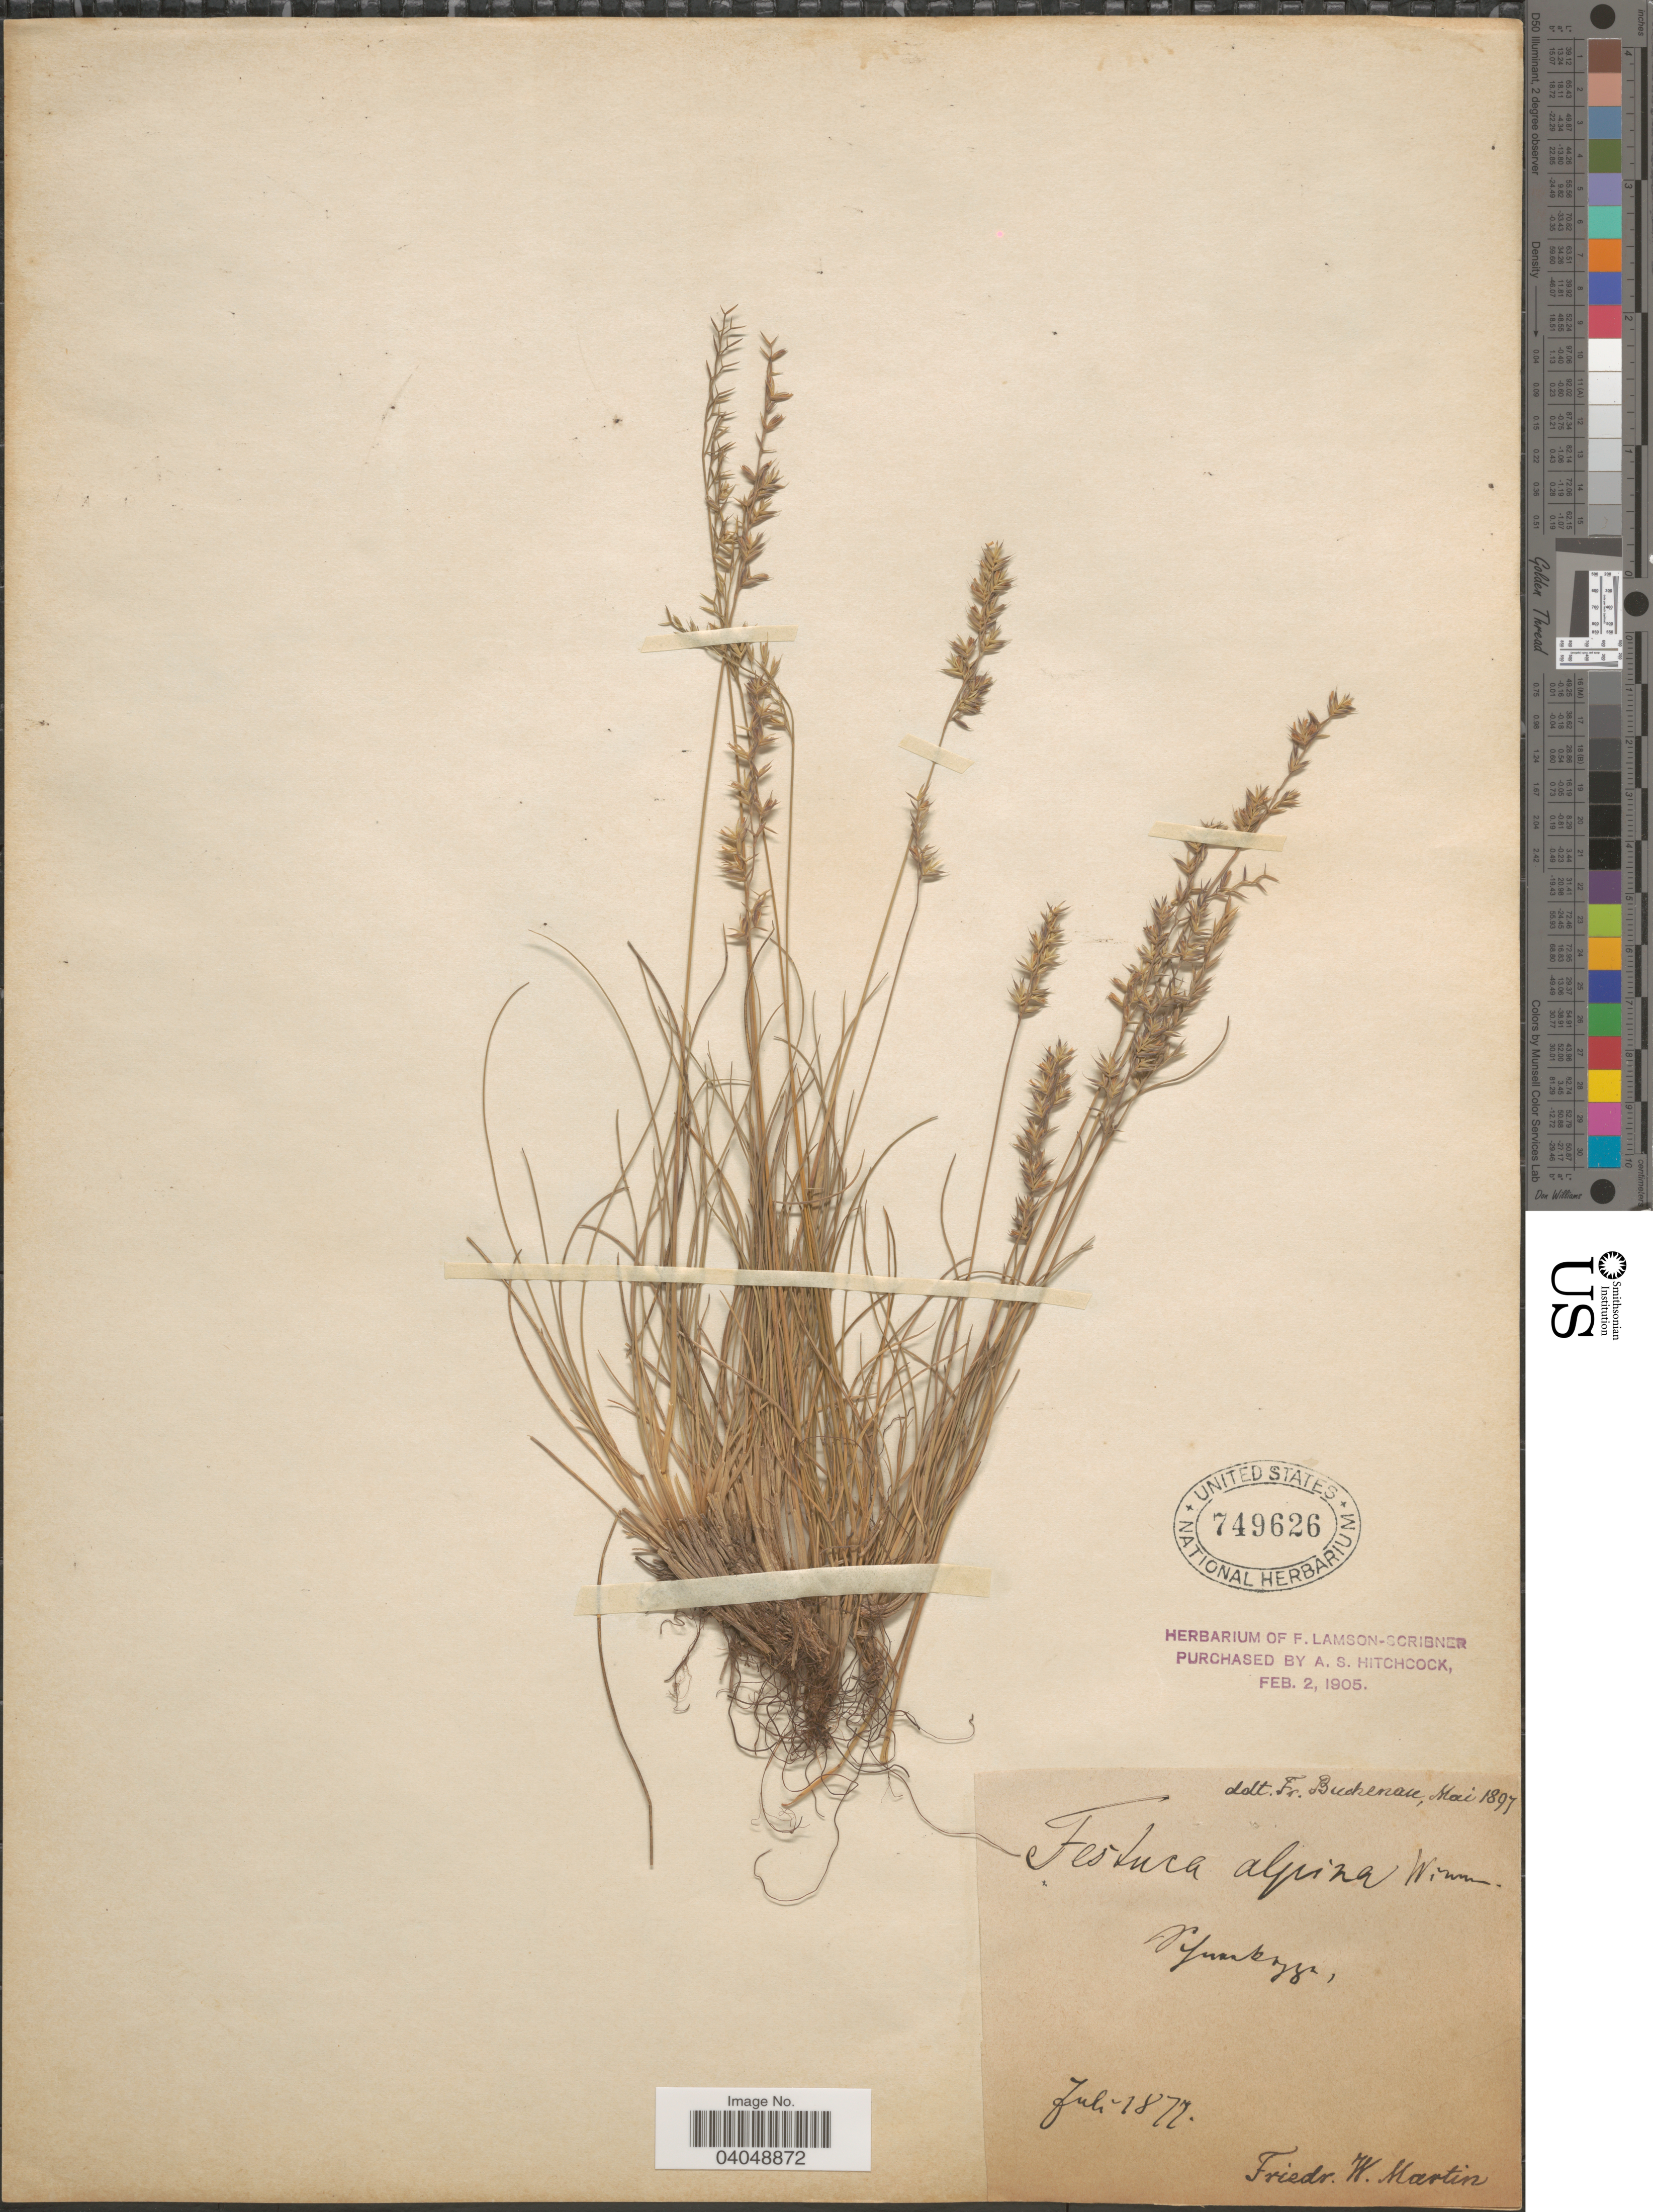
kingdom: Plantae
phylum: Tracheophyta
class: Liliopsida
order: Poales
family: Poaceae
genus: Festuca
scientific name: Festuca alpina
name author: Suter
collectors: F. Martin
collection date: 1877-07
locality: Pfunbrygen [interpreted]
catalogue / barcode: US 749626